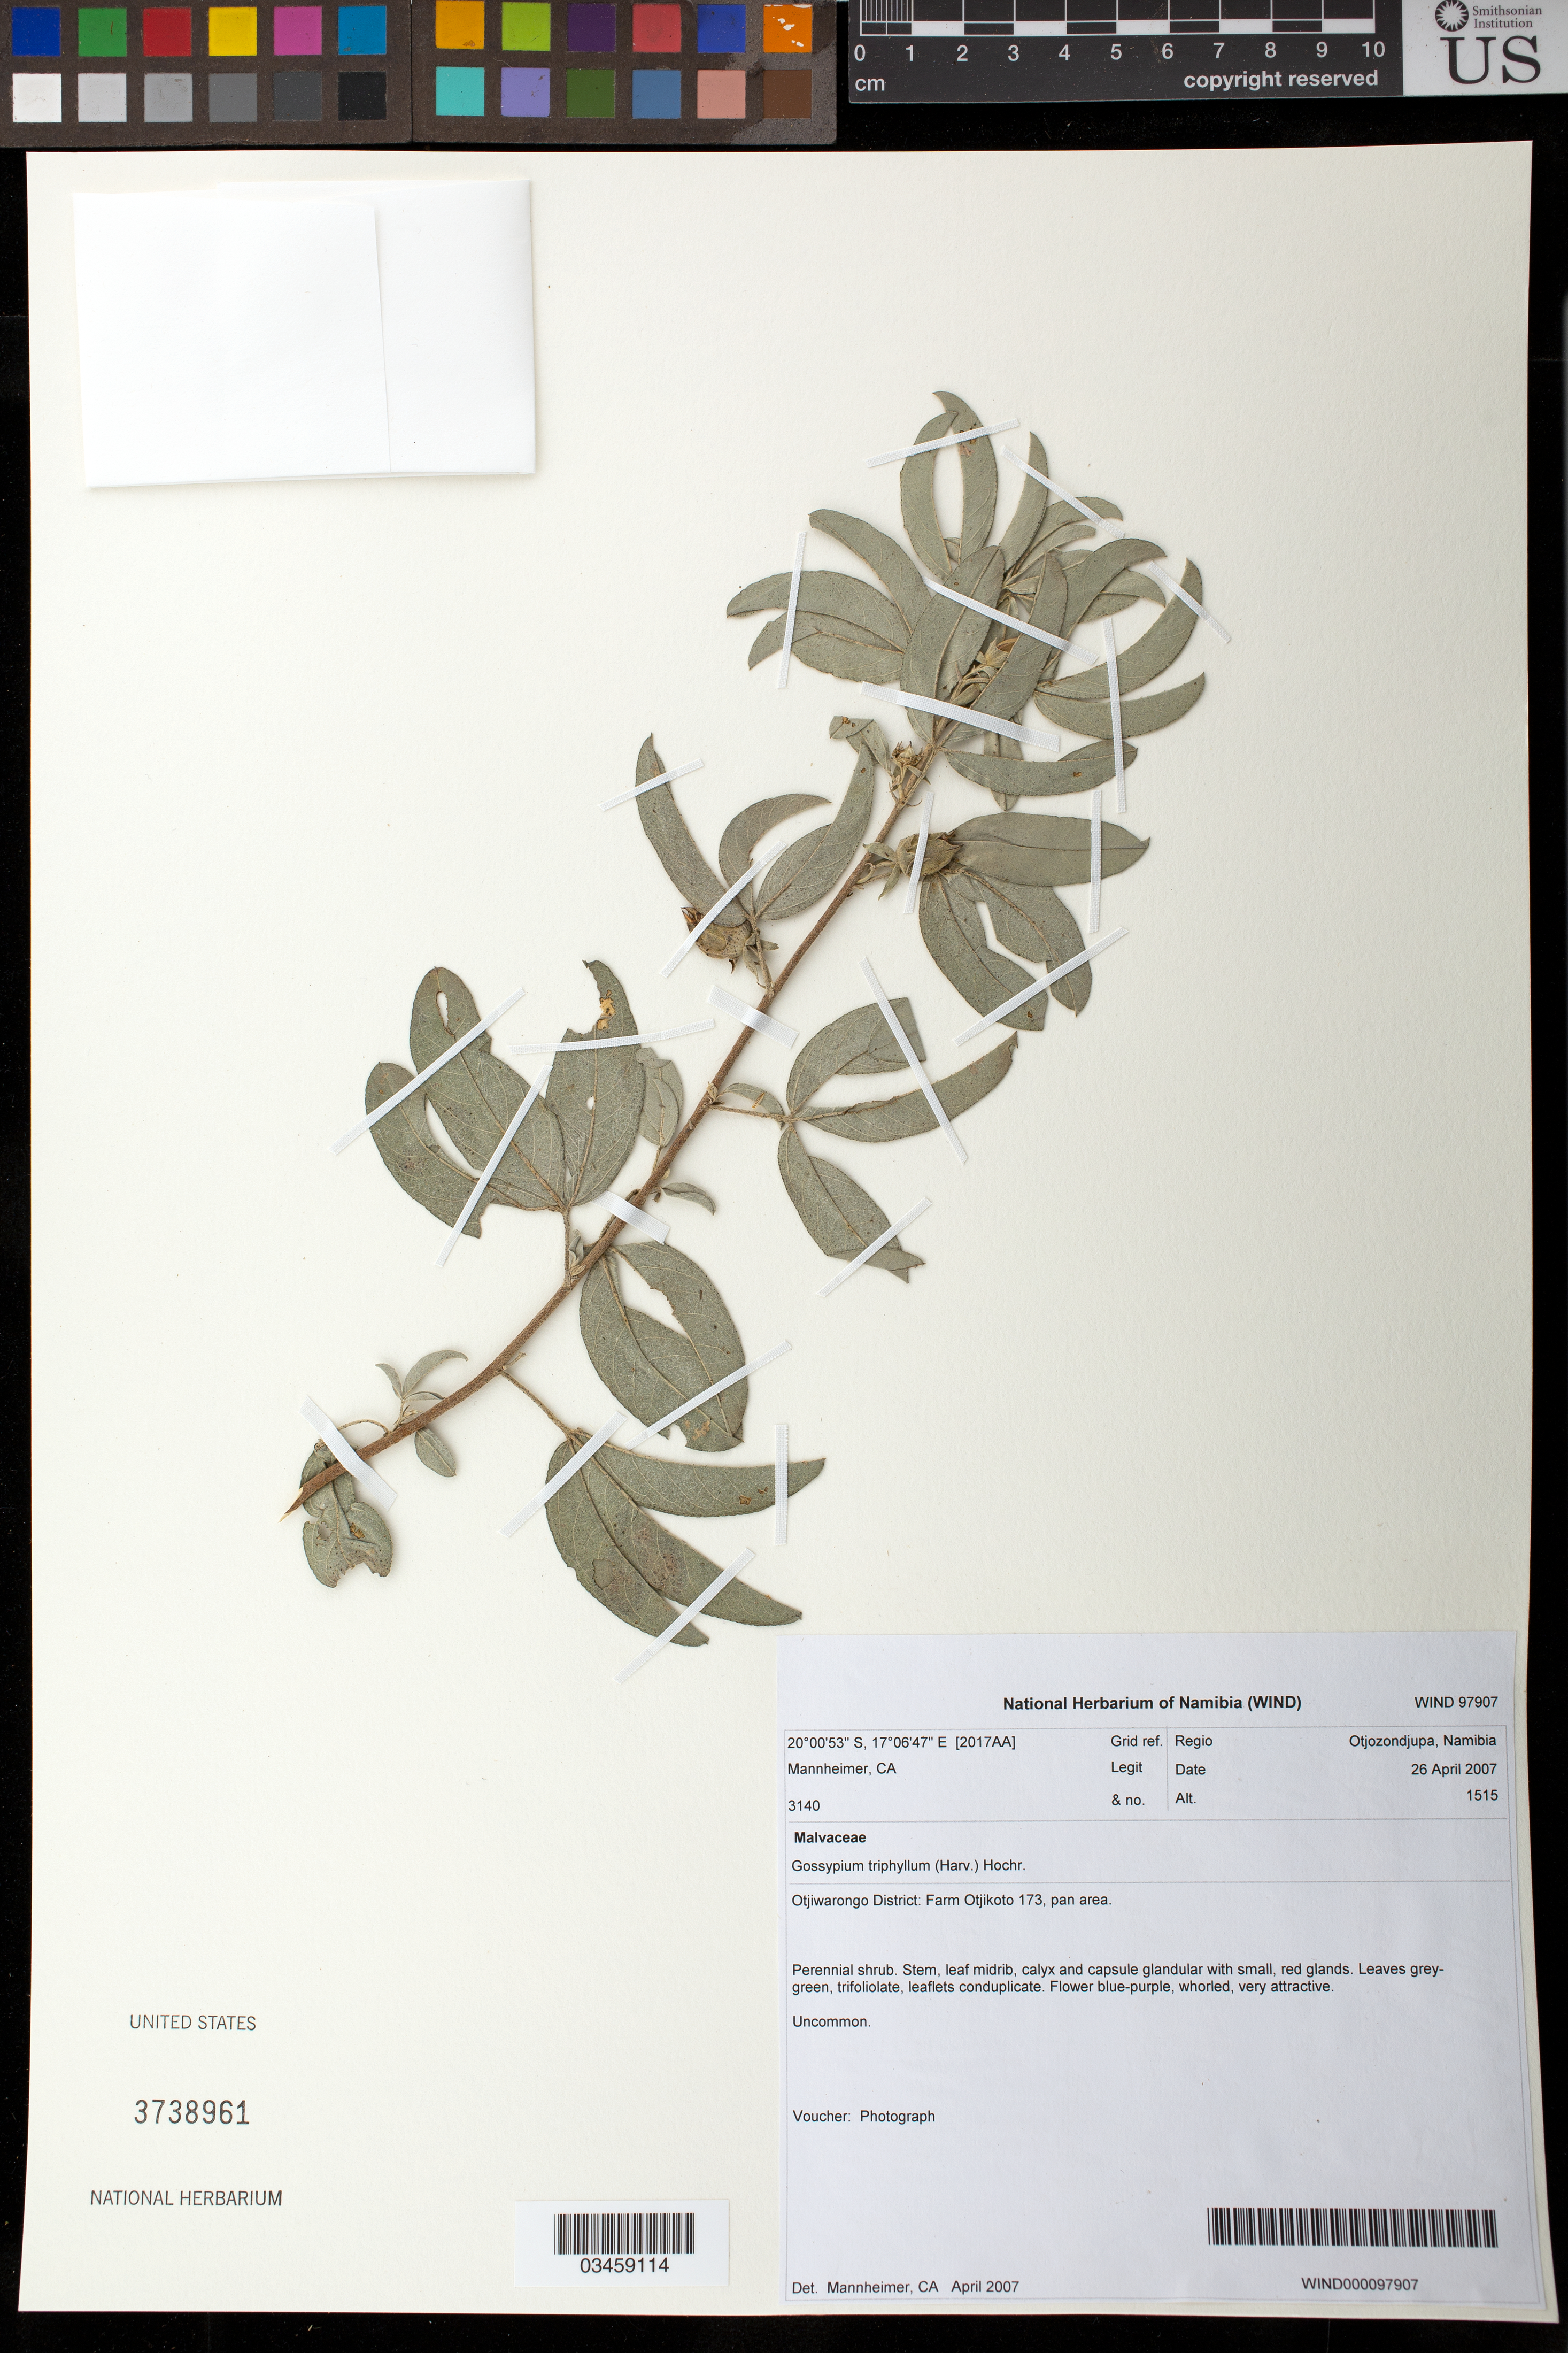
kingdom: Plantae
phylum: Tracheophyta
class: Magnoliopsida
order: Malvales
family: Malvaceae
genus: Gossypium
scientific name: Gossypium triphyllum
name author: Hochr.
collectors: C. A. Mannheimer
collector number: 3140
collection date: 2007-04-26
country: Namibia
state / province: Otjozondjupa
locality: Farm Otjikoto 173, pan area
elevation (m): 1515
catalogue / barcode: US 3738961